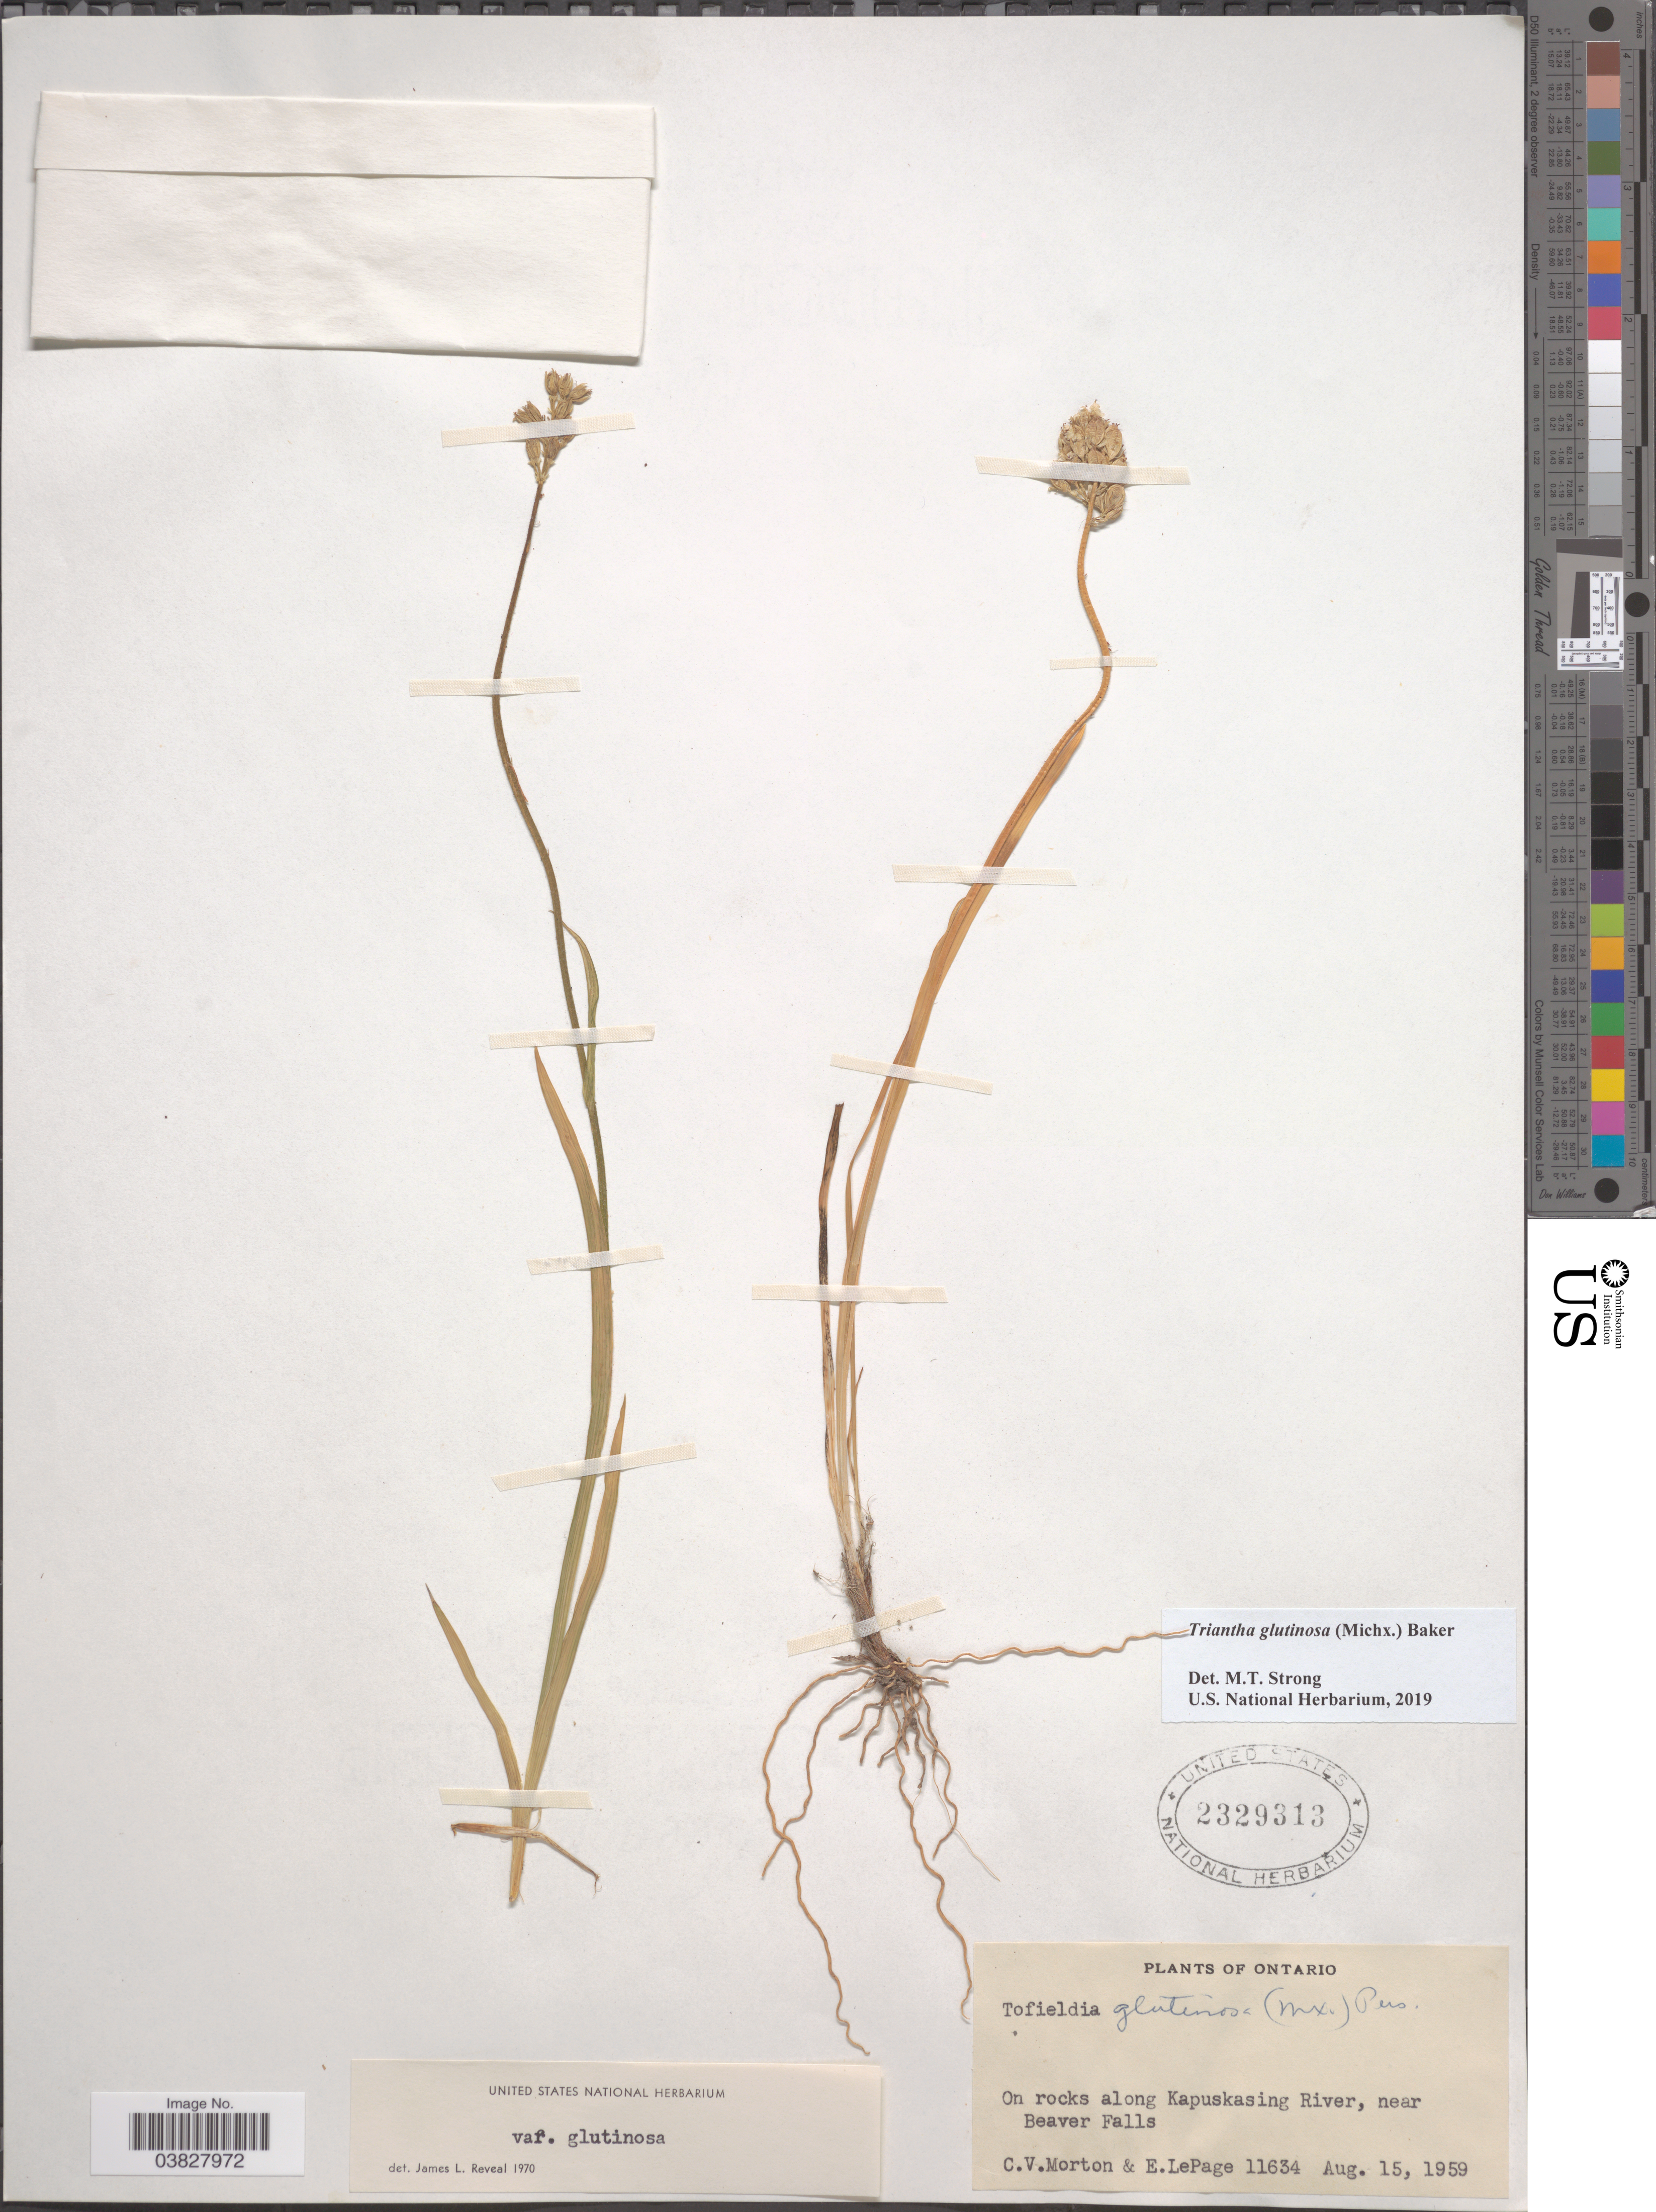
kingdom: Plantae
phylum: Tracheophyta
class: Liliopsida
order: Alismatales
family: Tofieldiaceae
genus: Triantha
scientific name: Triantha glutinosa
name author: (Michx.) Baker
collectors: C. V. Morton & E. Lepage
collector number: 11634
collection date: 1959-08-15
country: Canada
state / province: Ontario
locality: Along Kapuskasing River, near Beaver Falls.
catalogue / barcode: US 2329313